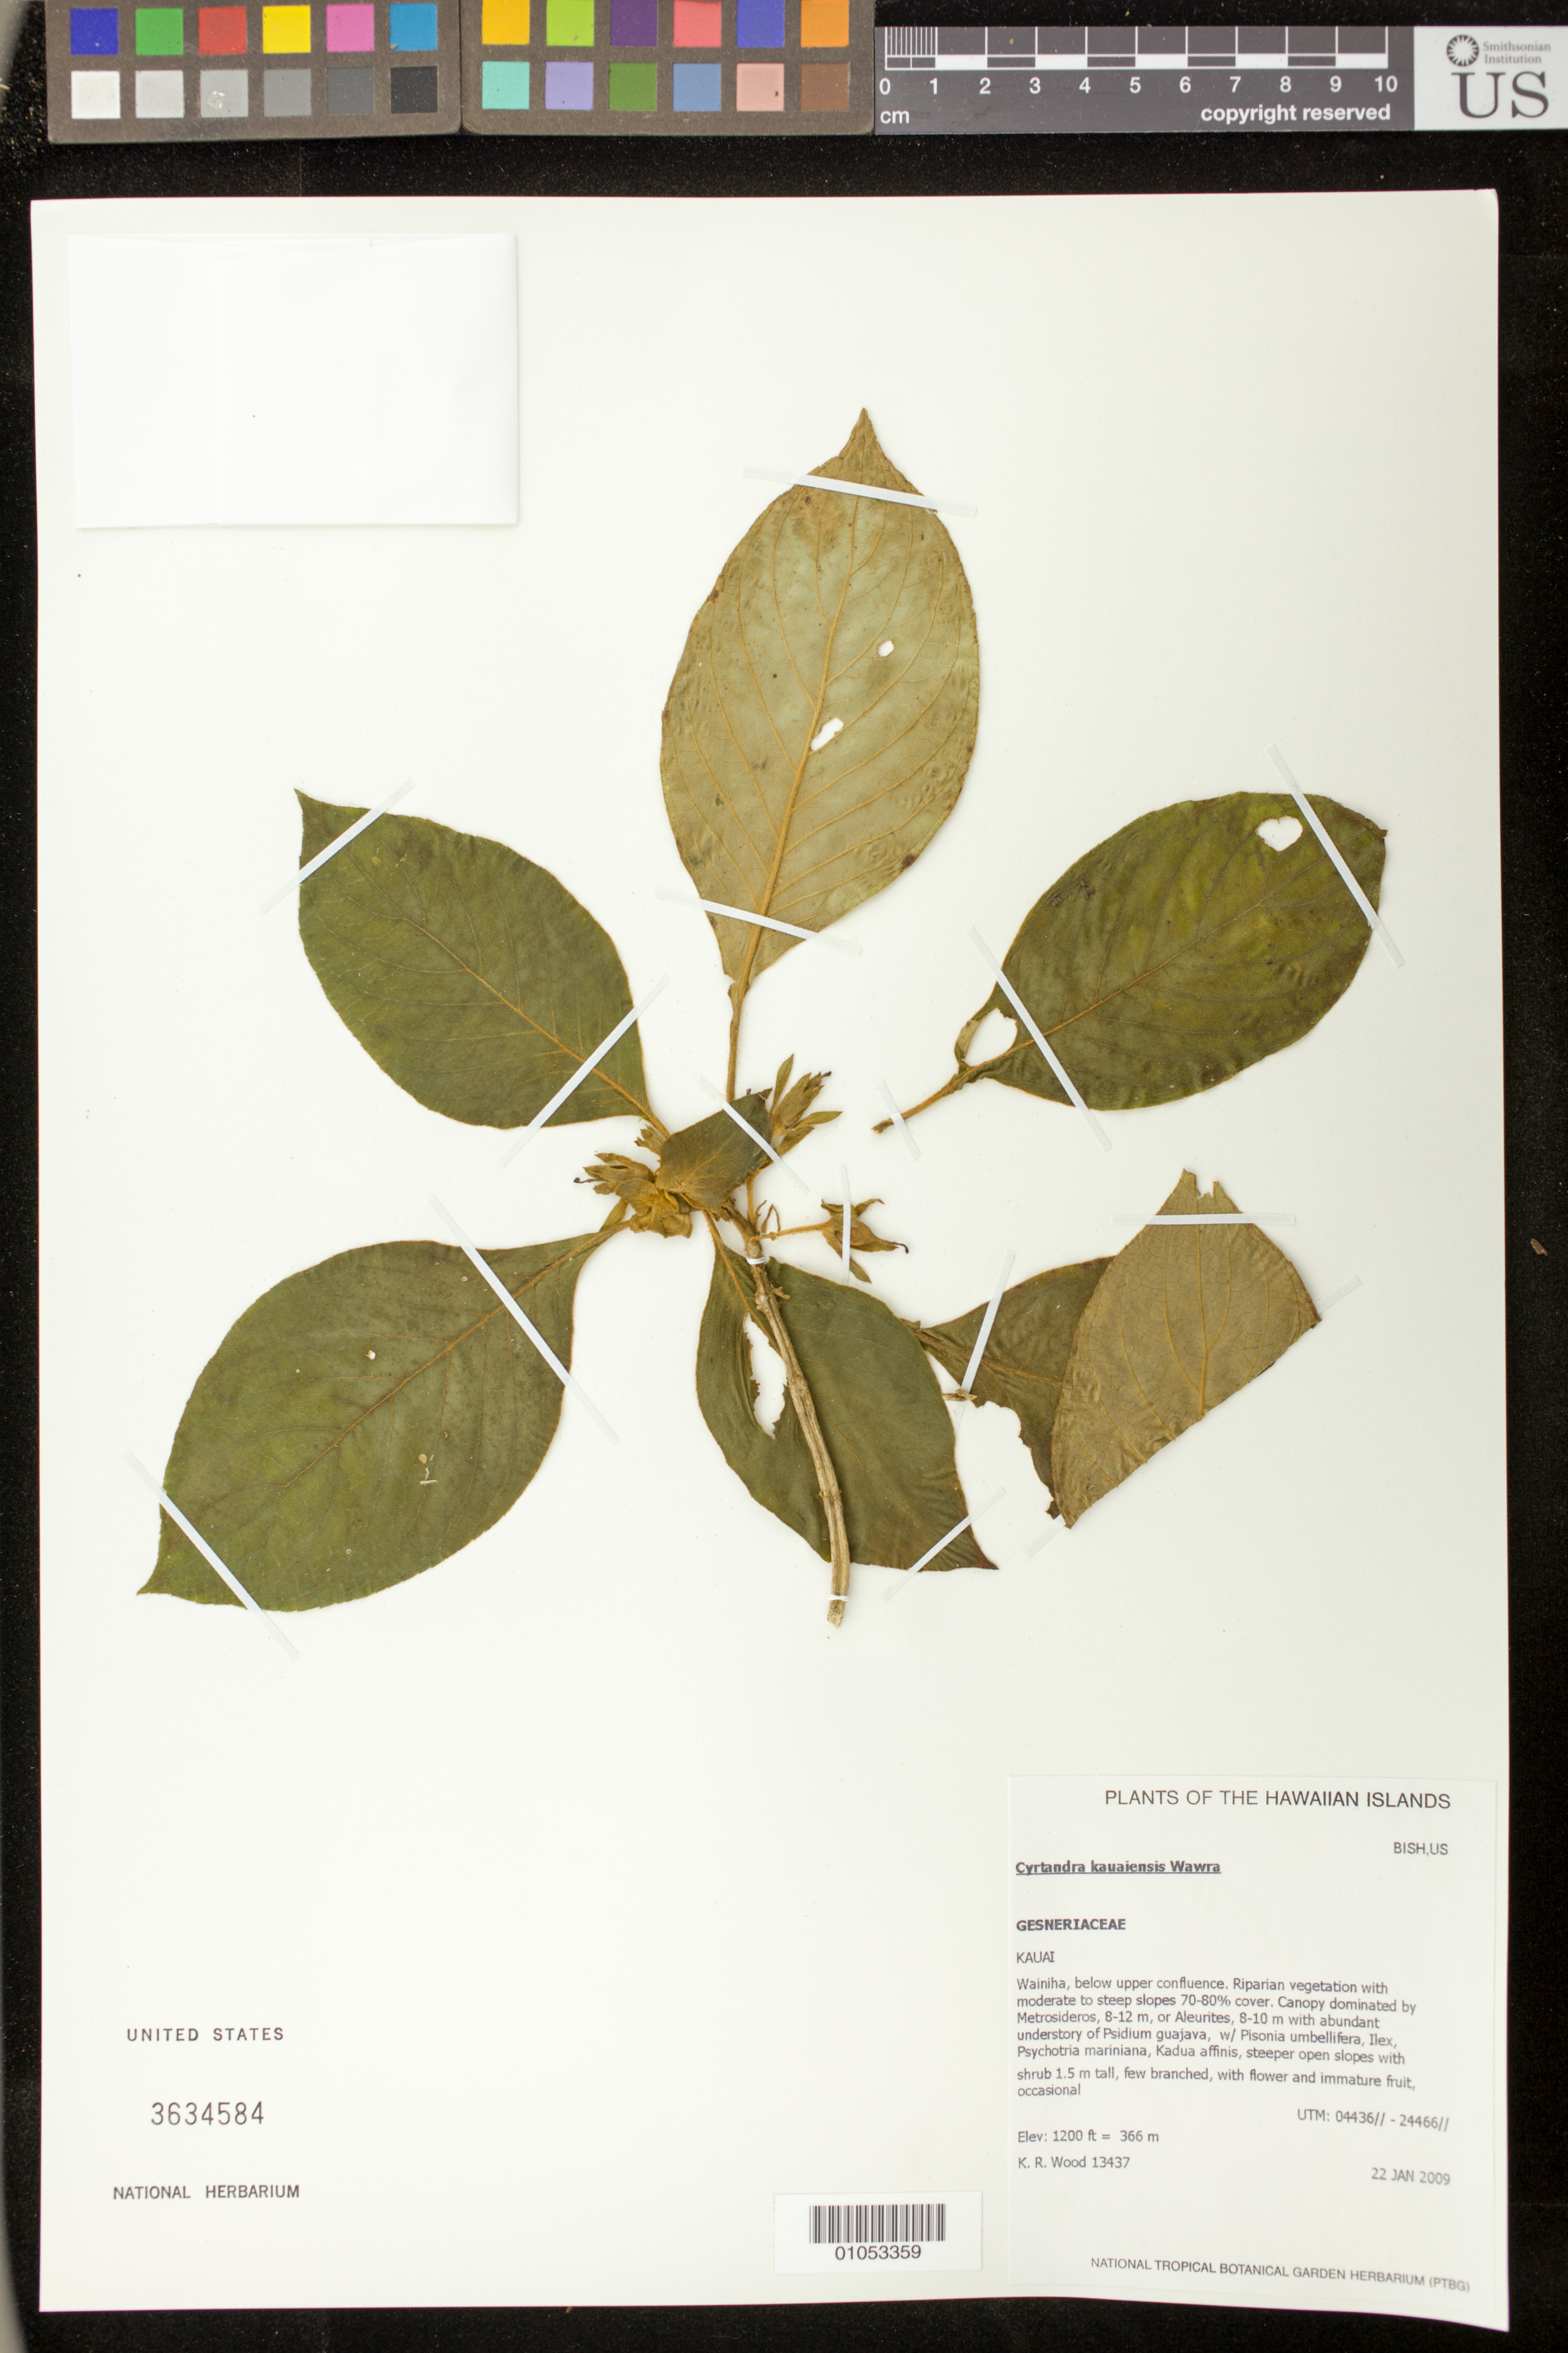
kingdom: Plantae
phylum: Tracheophyta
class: Magnoliopsida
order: Lamiales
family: Gesneriaceae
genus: Cyrtandra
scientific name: Cyrtandra kauaiensis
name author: Wawra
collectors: K. R. Wood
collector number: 13437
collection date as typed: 22 Jan 2009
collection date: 2009-01-22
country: United States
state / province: Hawaii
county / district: Kauai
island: Kaua'i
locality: Wainiha, below upper confluence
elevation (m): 366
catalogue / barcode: US 3634584